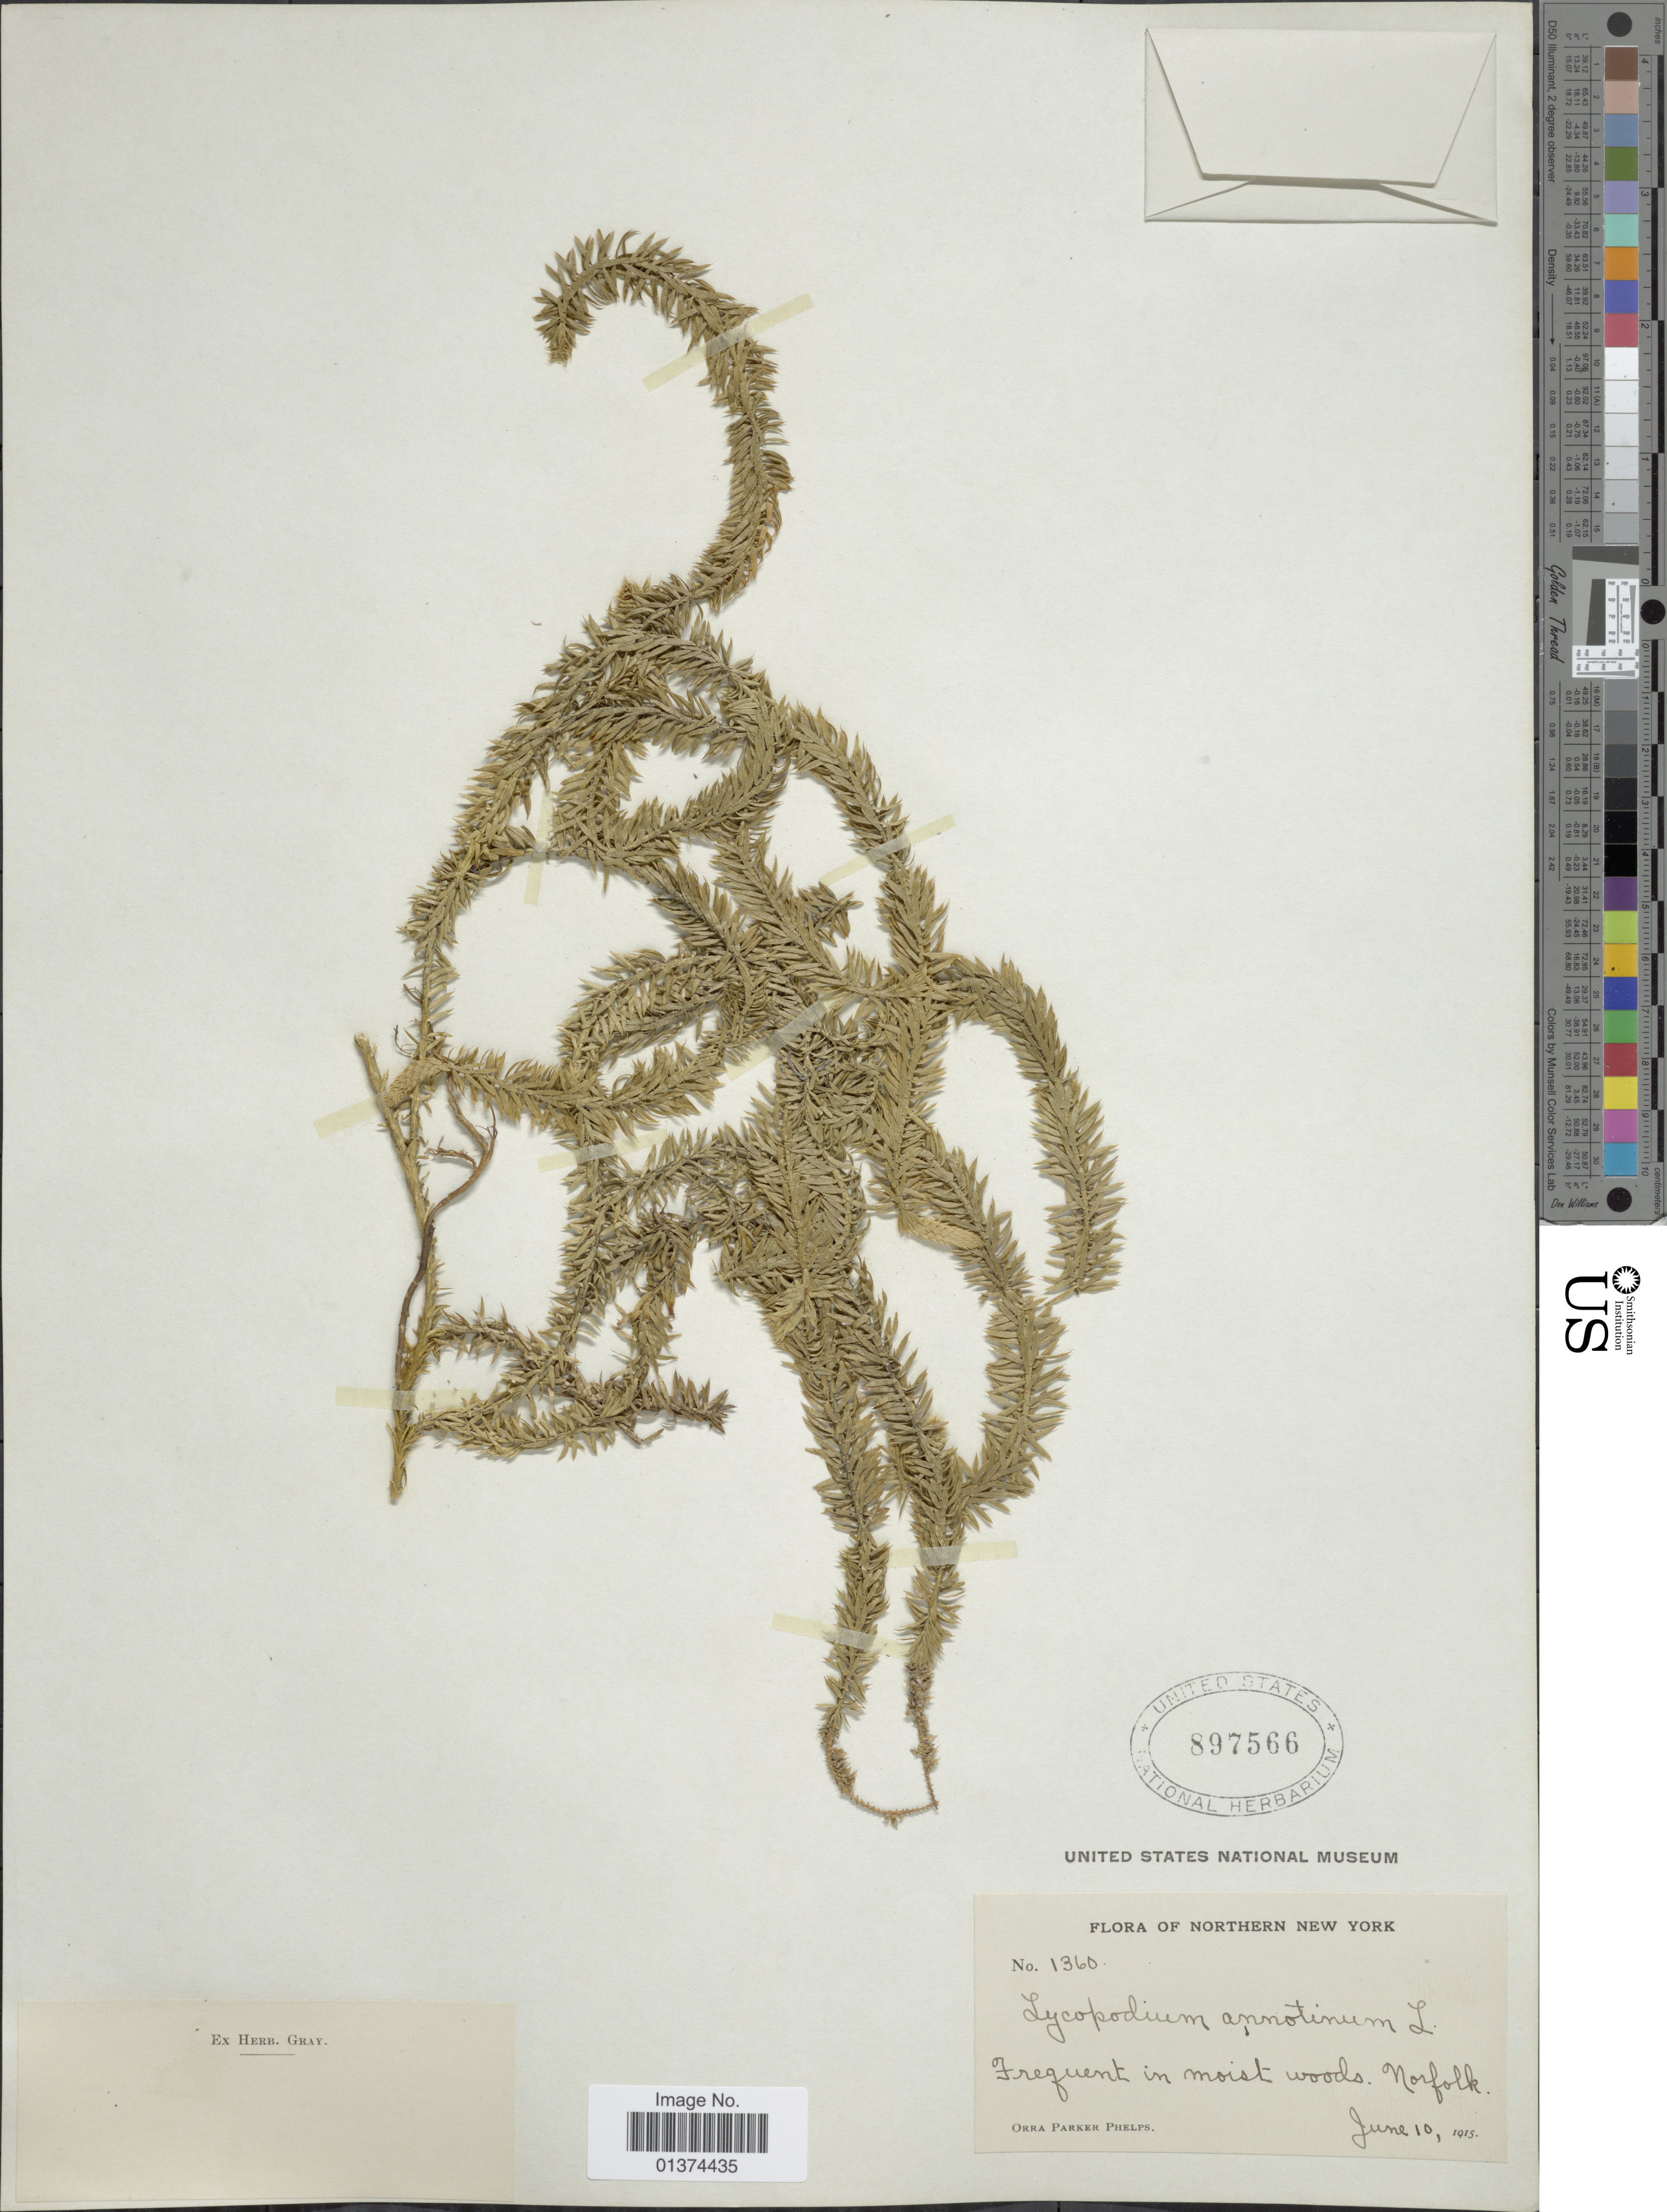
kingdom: Plantae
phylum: Tracheophyta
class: Lycopodiopsida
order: Lycopodiales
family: Lycopodiaceae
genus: Spinulum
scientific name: Spinulum annotinum subsp. annotinum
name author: (L.) A. Haines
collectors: O. P. Phelps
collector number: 1360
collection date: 1915-06-10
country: United States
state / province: New York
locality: Northern New York, Frequent in moit woods, Norfolk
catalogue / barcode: US 897566